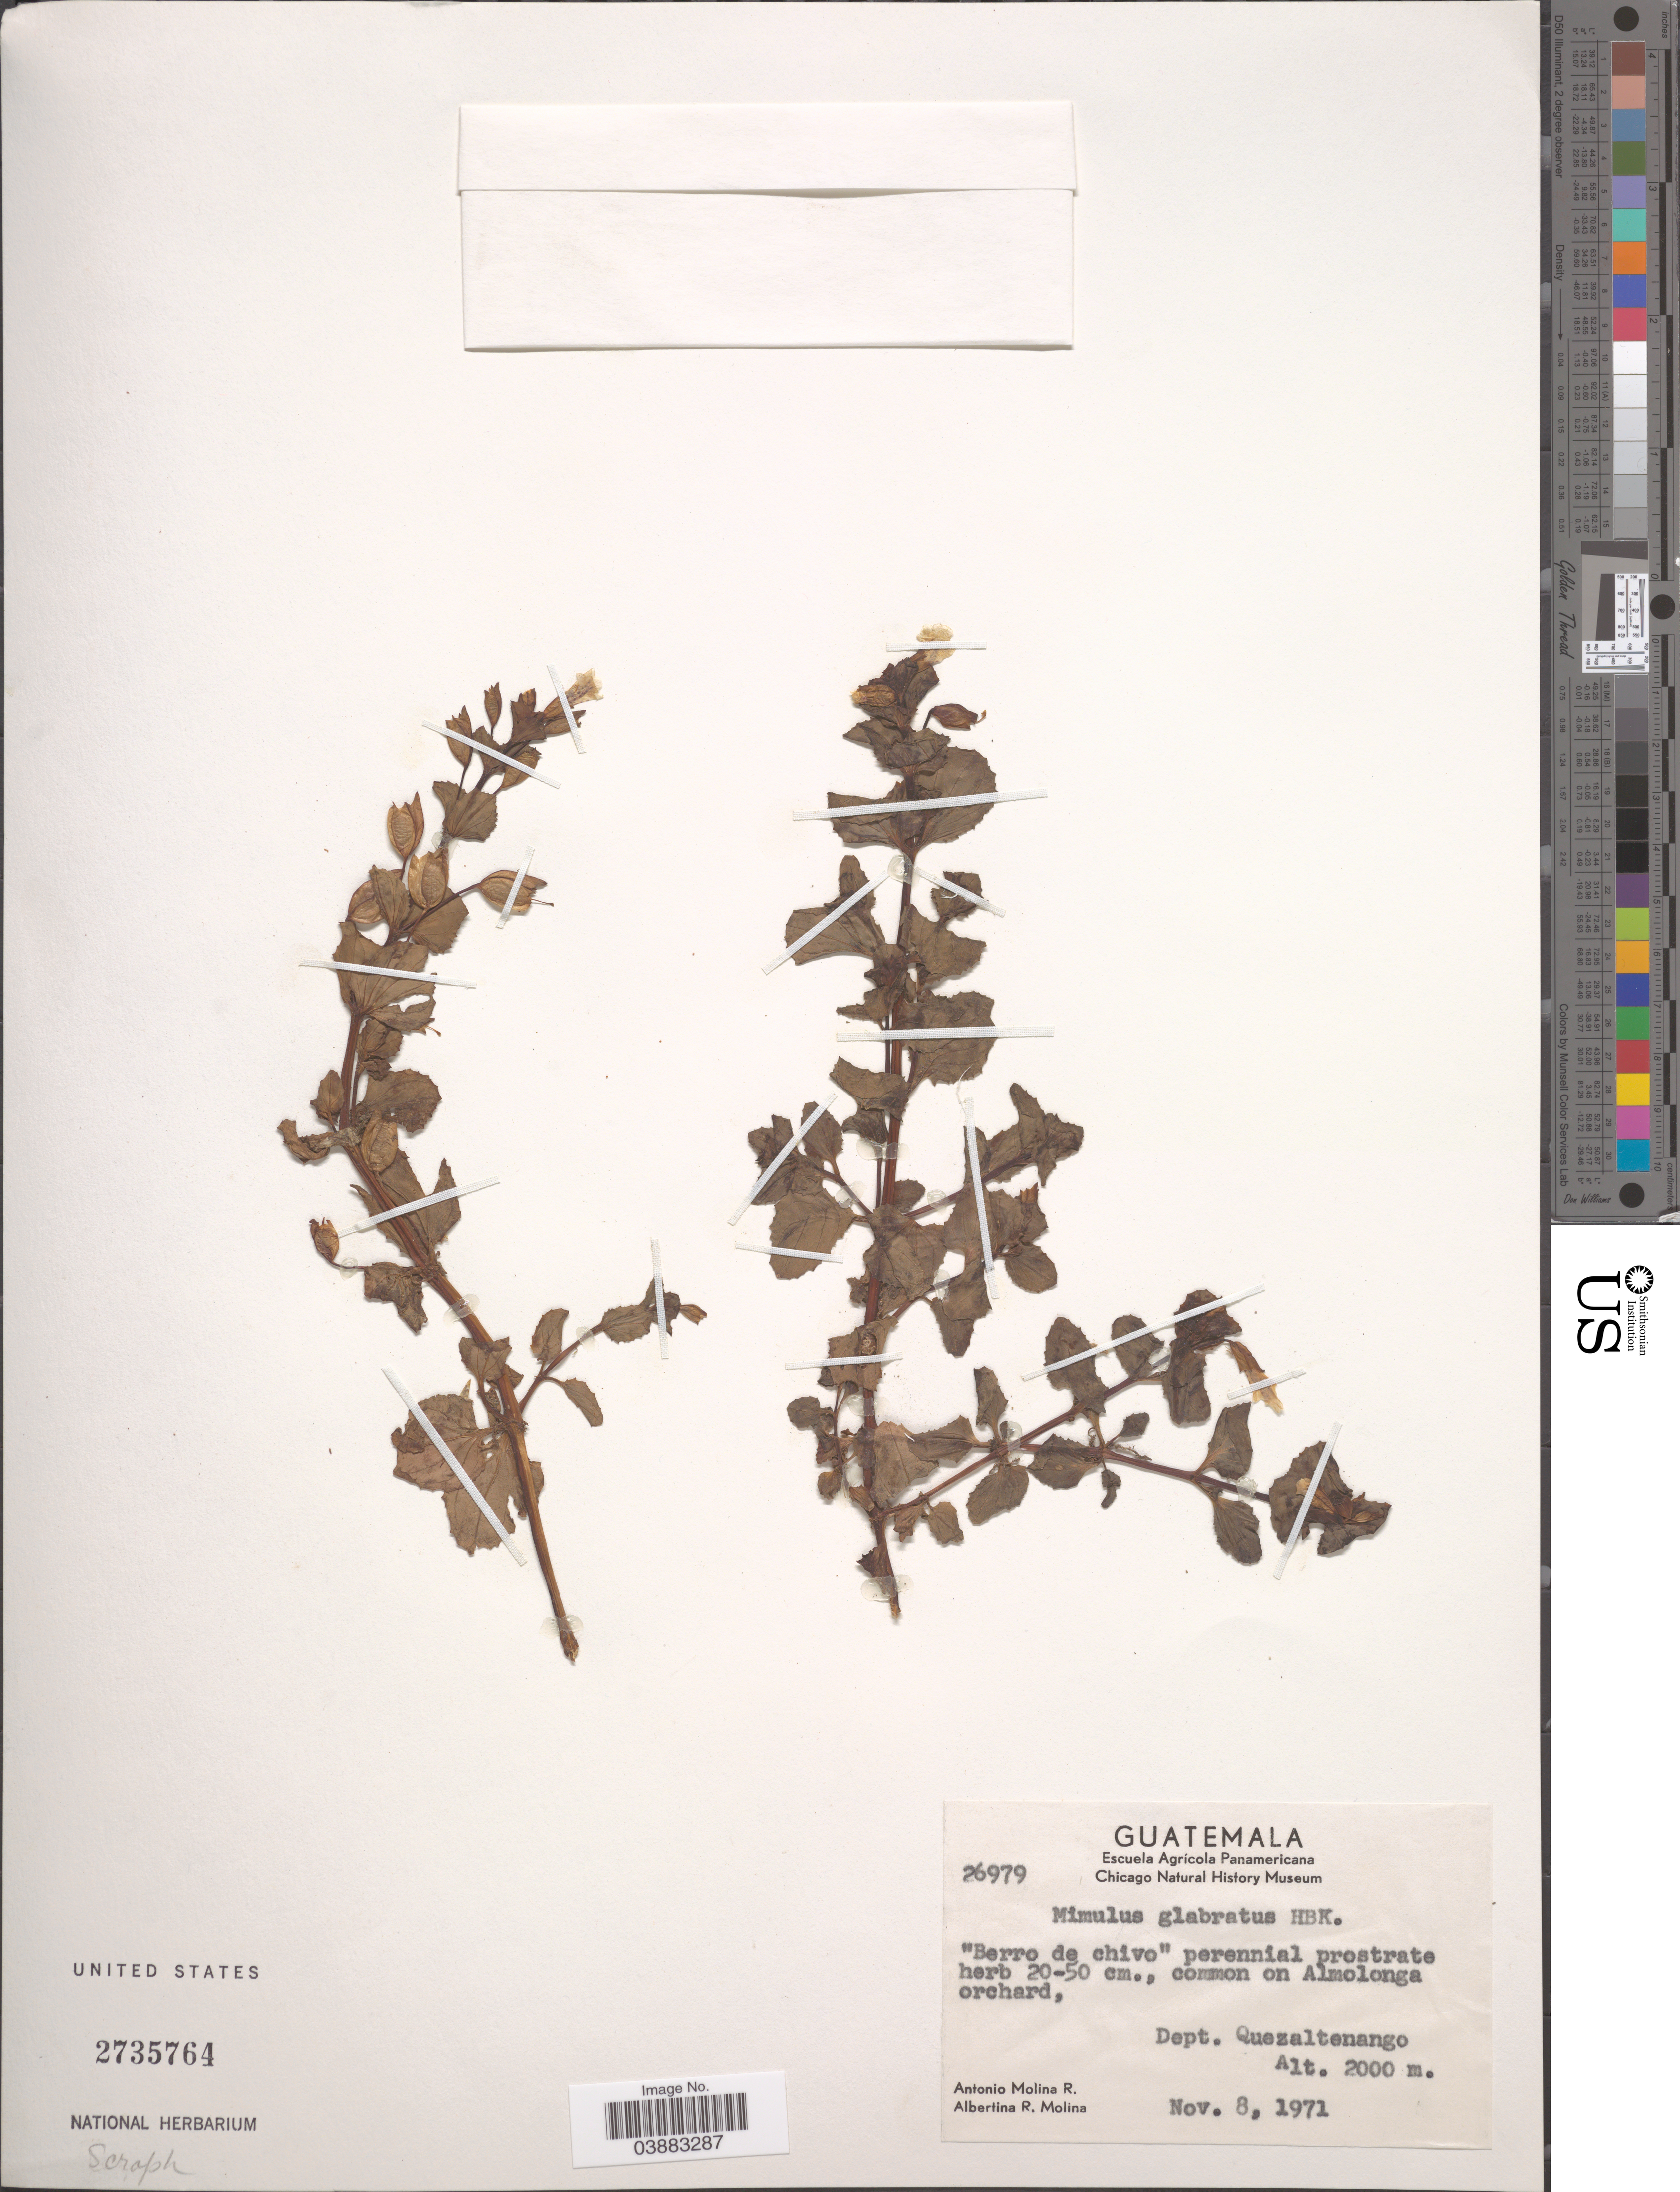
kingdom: Plantae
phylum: Tracheophyta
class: Magnoliopsida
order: Lamiales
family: Phrymaceae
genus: Mimulus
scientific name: Mimulus glabratus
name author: Kunth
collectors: A. Molina R. & A. R. Molina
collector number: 26979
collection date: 1971-11-08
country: Guatemala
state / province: Quetzaltenango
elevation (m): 2000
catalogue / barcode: US 2735764